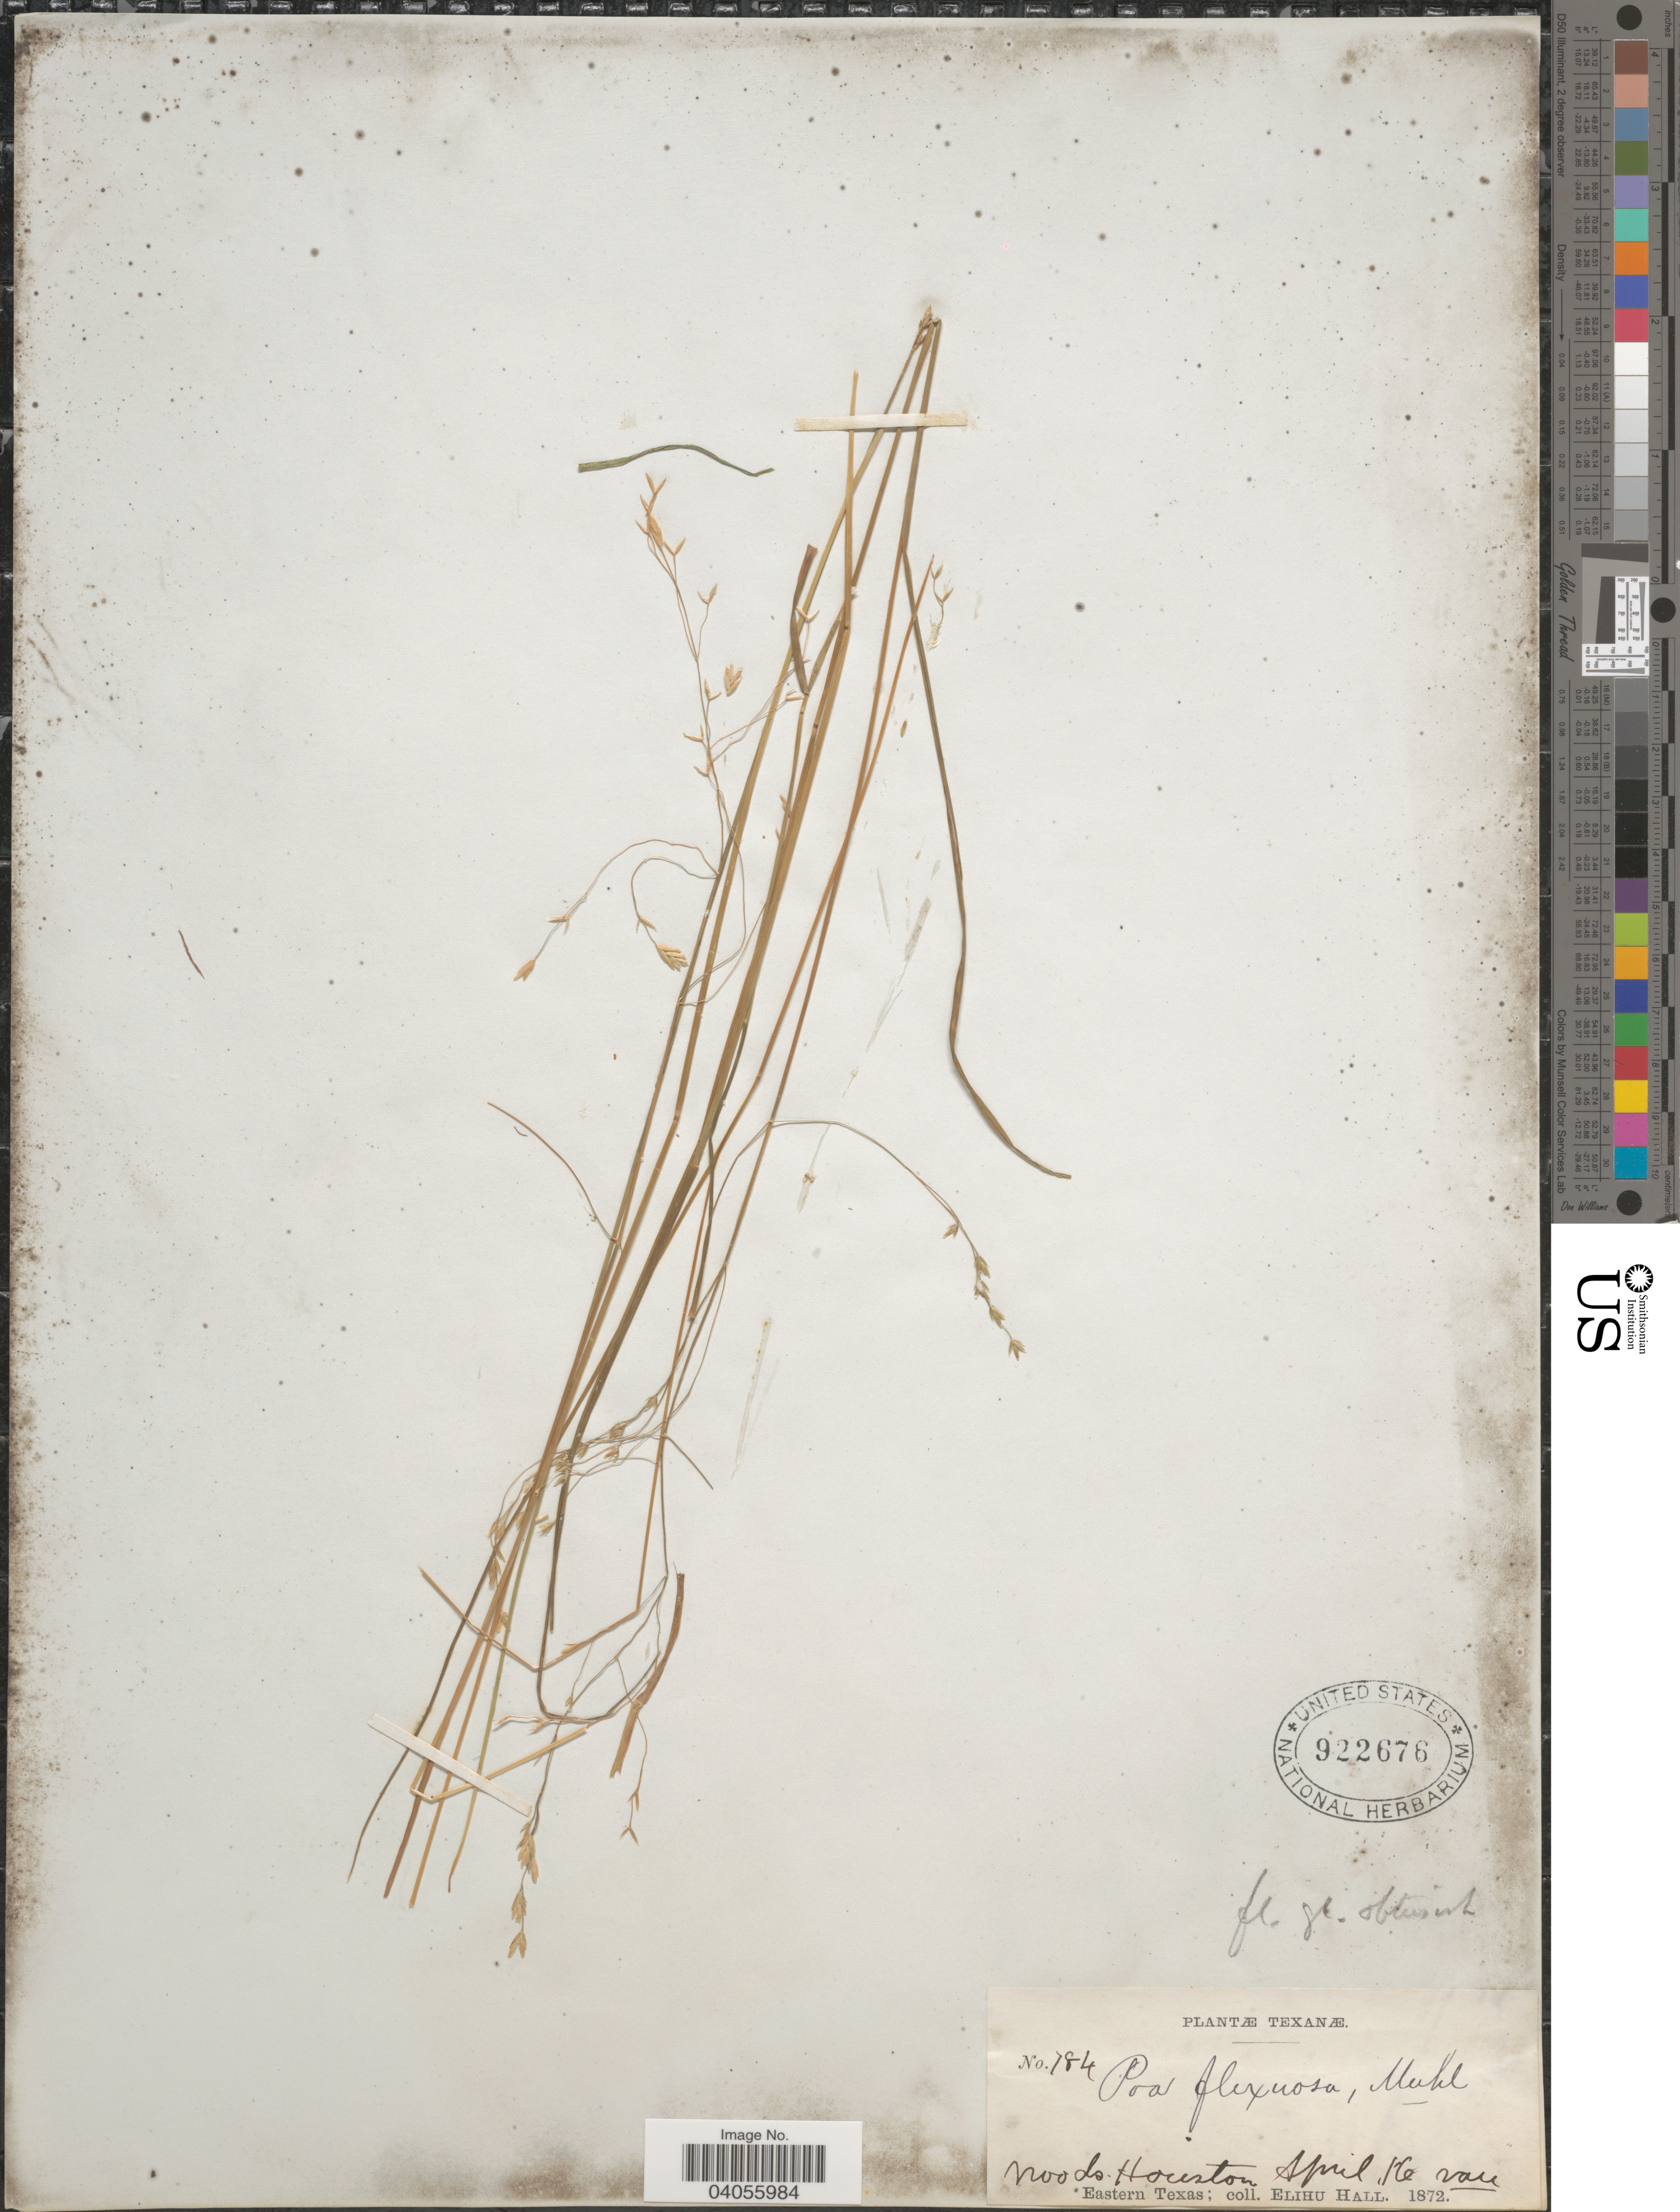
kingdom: Plantae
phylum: Tracheophyta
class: Liliopsida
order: Poales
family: Poaceae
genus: Poa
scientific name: Poa autumnalis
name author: Muhl. ex Elliott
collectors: E. Hall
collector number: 184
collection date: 1872-04-16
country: United States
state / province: Texas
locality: Woods Houston. Eastern Texas.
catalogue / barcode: US 922676